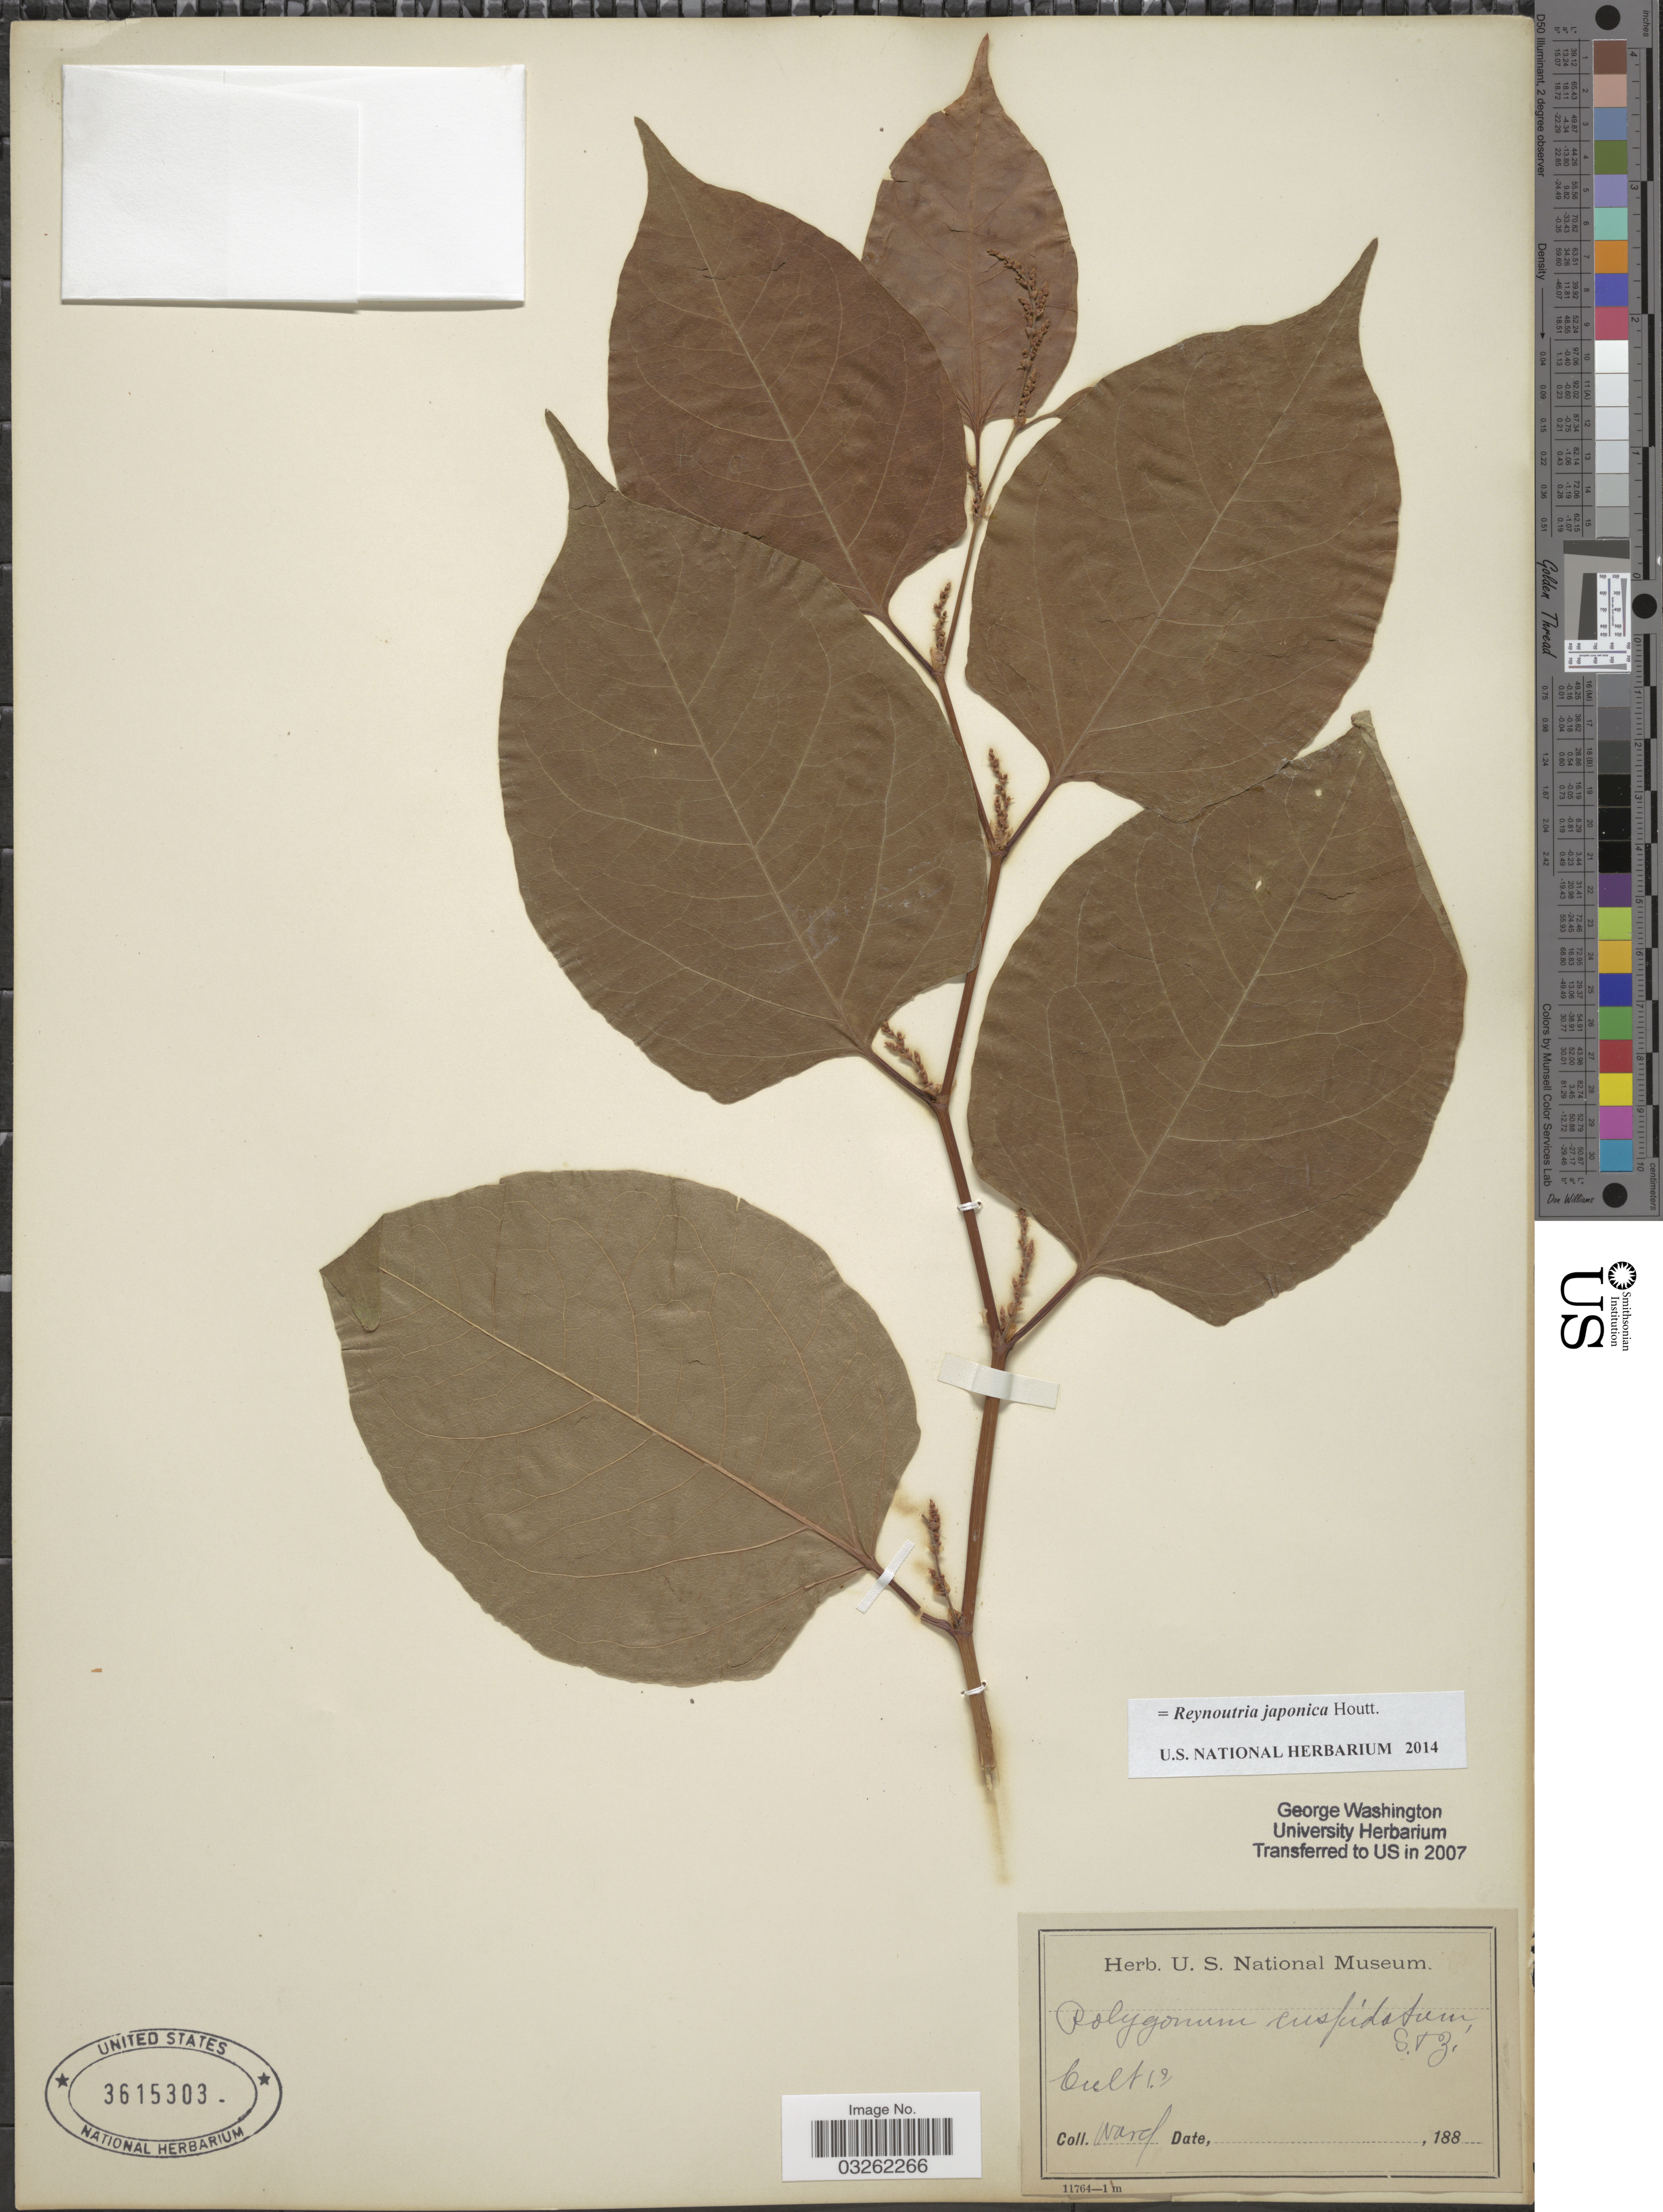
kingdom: Plantae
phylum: Tracheophyta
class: Magnoliopsida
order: Caryophyllales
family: Polygonaceae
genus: Reynoutria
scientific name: Reynoutria japonica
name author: Houtt.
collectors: -- Ward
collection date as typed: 188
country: United States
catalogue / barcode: US 3615303